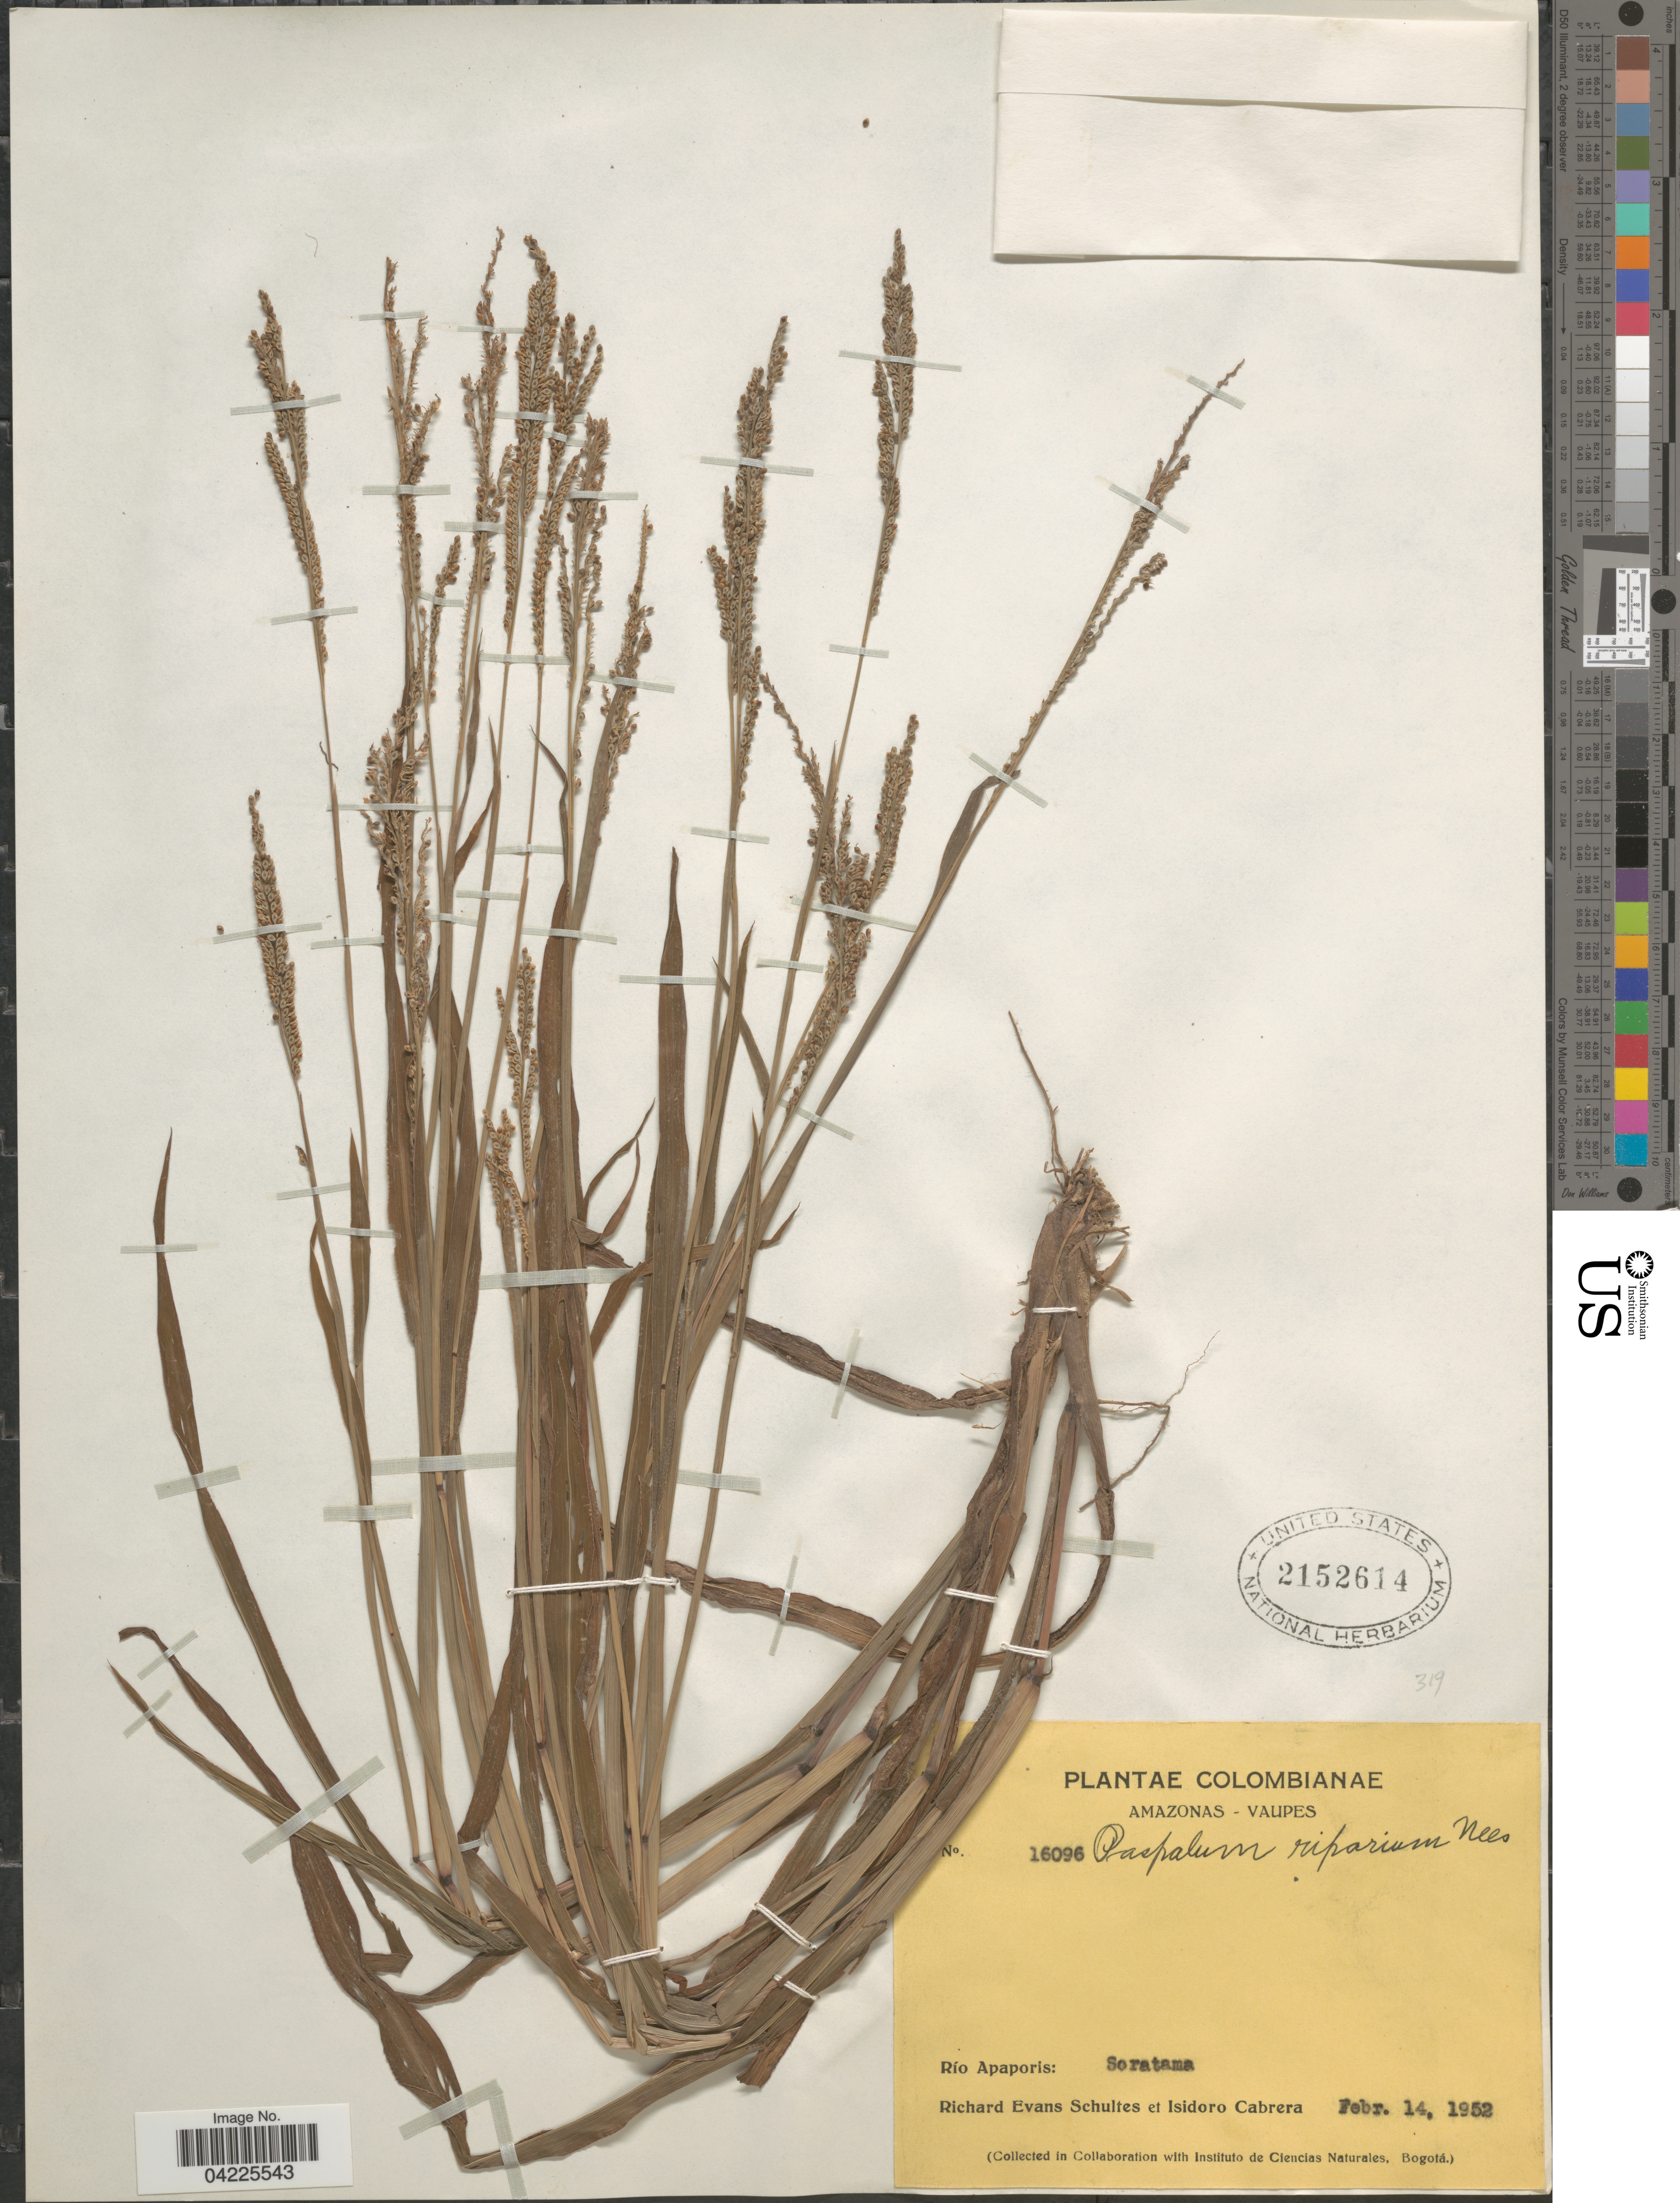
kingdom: Plantae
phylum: Tracheophyta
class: Liliopsida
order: Poales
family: Poaceae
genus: Paspalum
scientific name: Paspalum riparium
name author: Nees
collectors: R. E. Schultes & I. Cabrera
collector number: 16096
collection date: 1952-02-14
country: Colombia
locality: Amazonas-Vaupes. Río Apaporis: Soratama.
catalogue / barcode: US 2152614